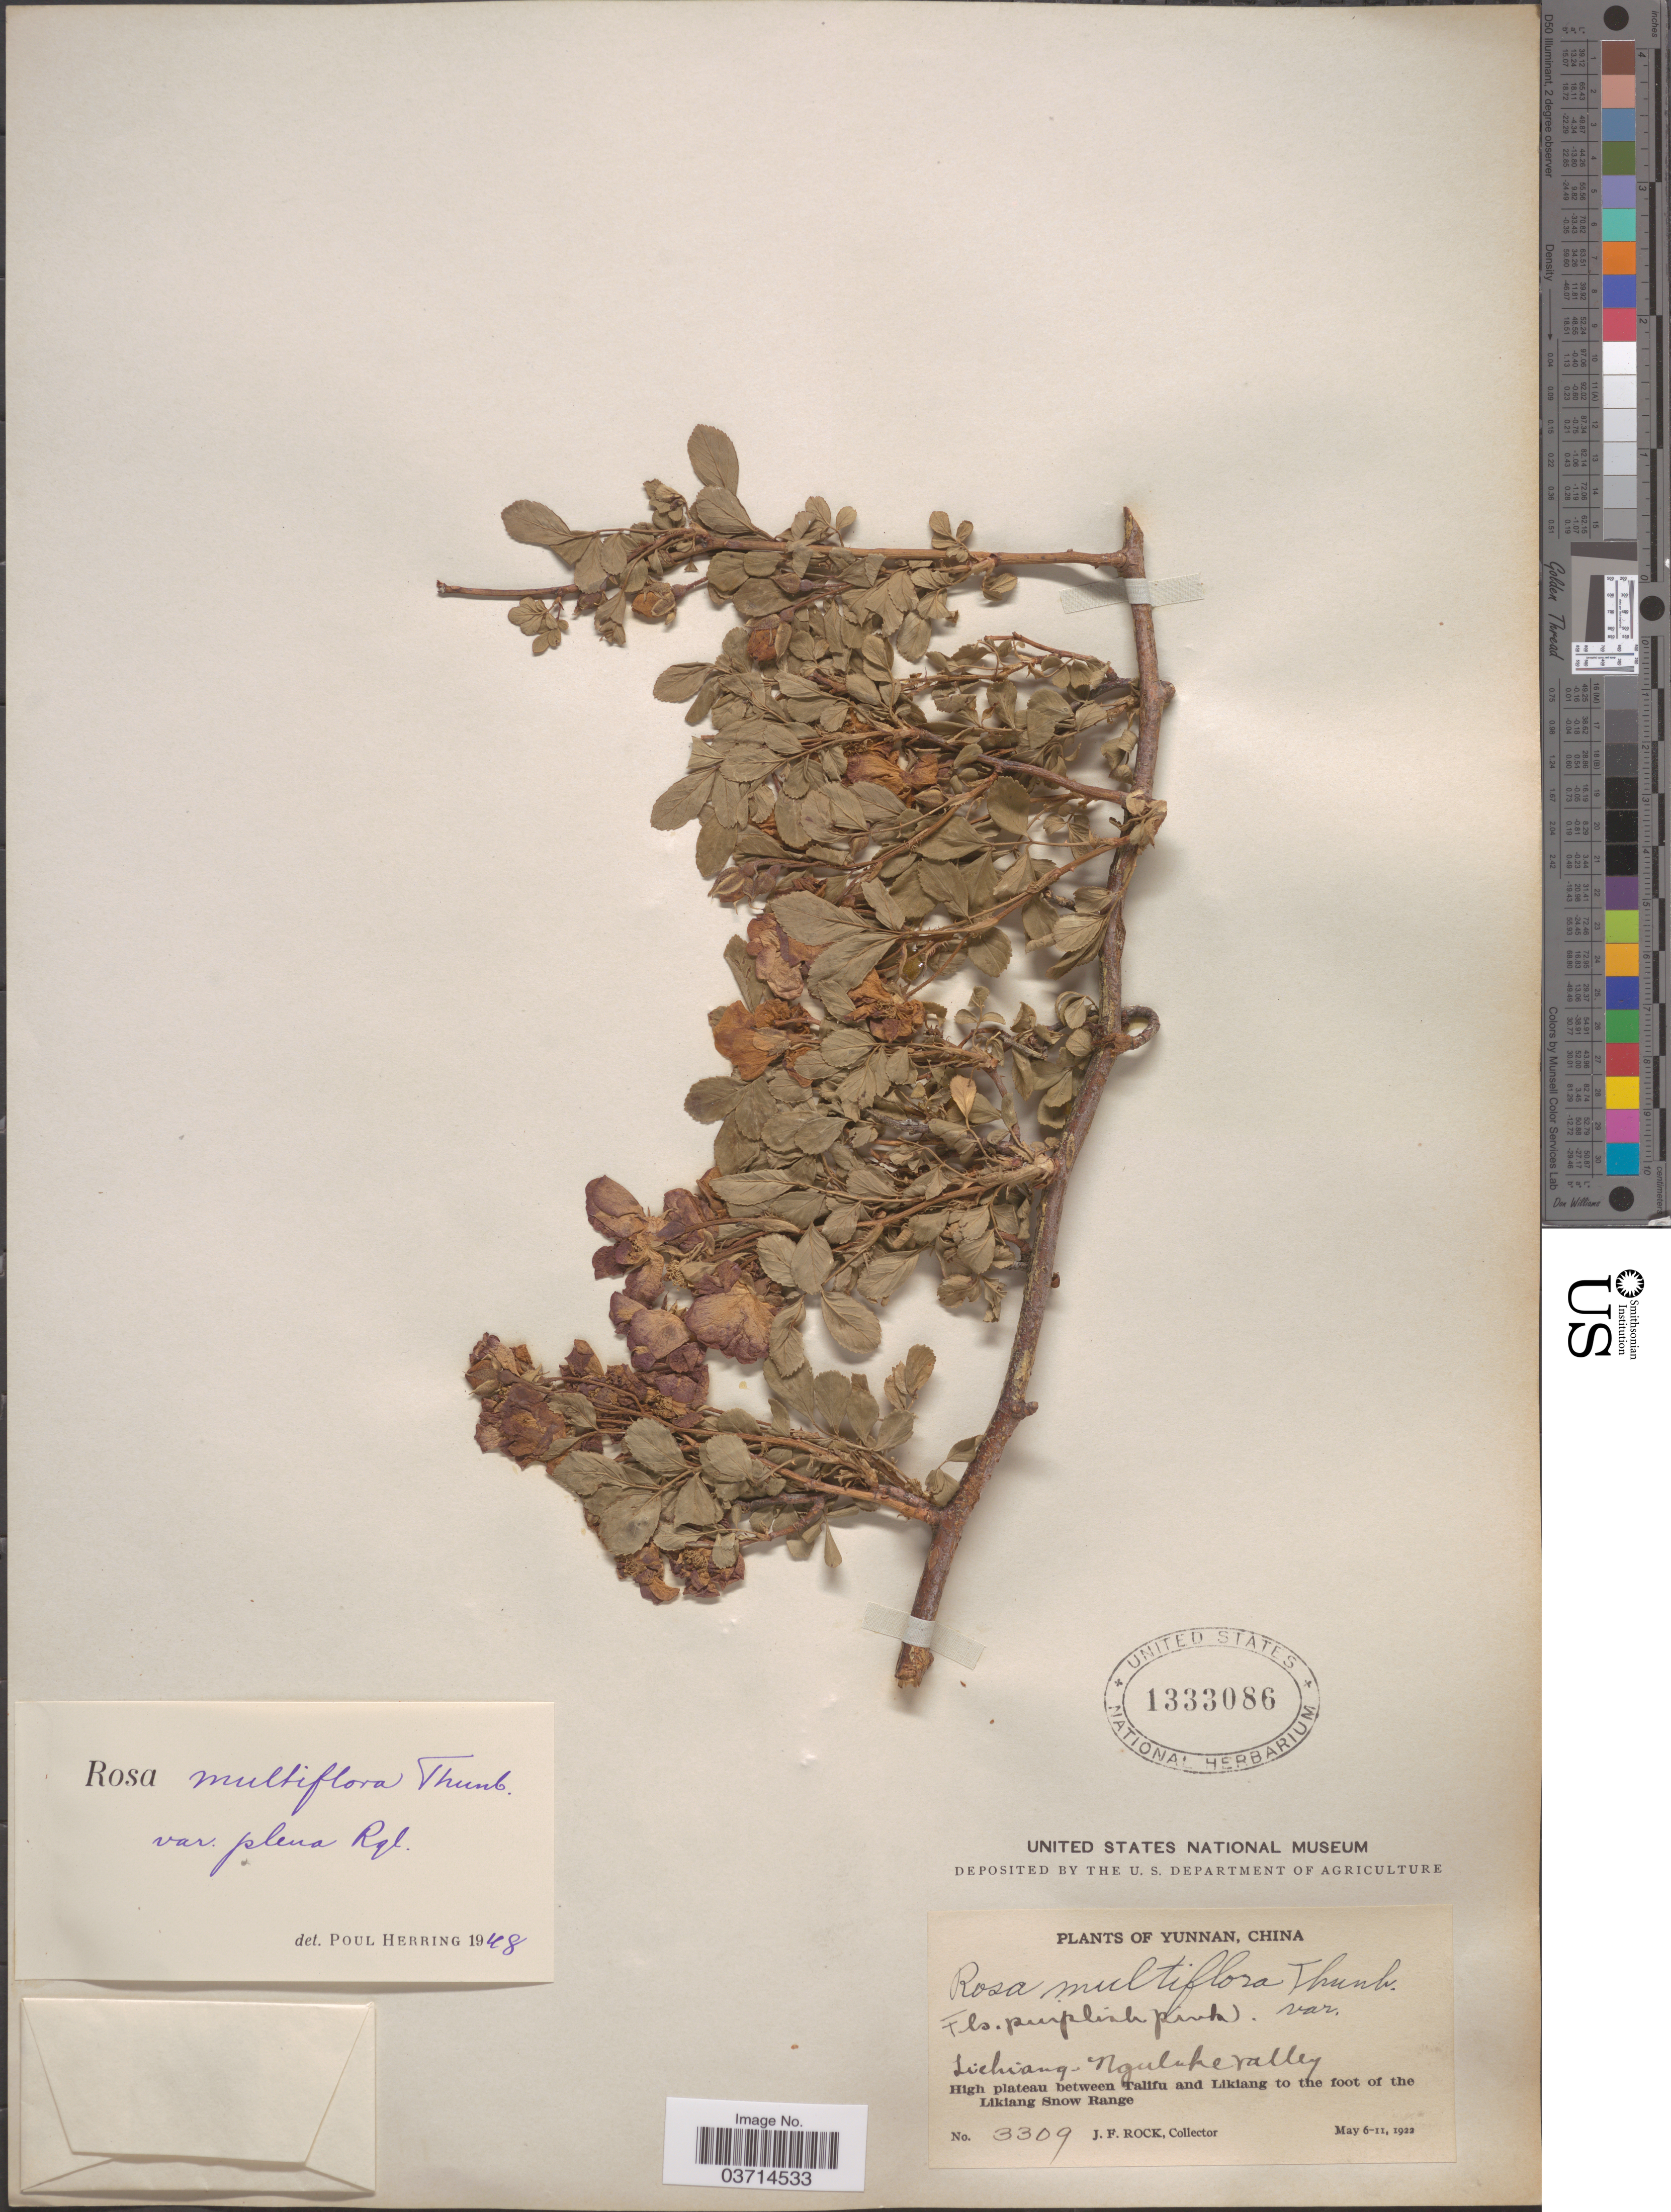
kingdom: Plantae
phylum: Tracheophyta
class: Magnoliopsida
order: Rosales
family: Rosaceae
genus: Rosa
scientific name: Rosa multiflora var. plena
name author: Regel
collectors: J. Rock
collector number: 3309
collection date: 1922-05-06/1922-05-11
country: China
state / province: Yunnan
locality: Lichiang-Nguluke valley. High plateau between Talifu and Likiang to the foot of the Likiang Snow Range.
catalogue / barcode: US 1333086